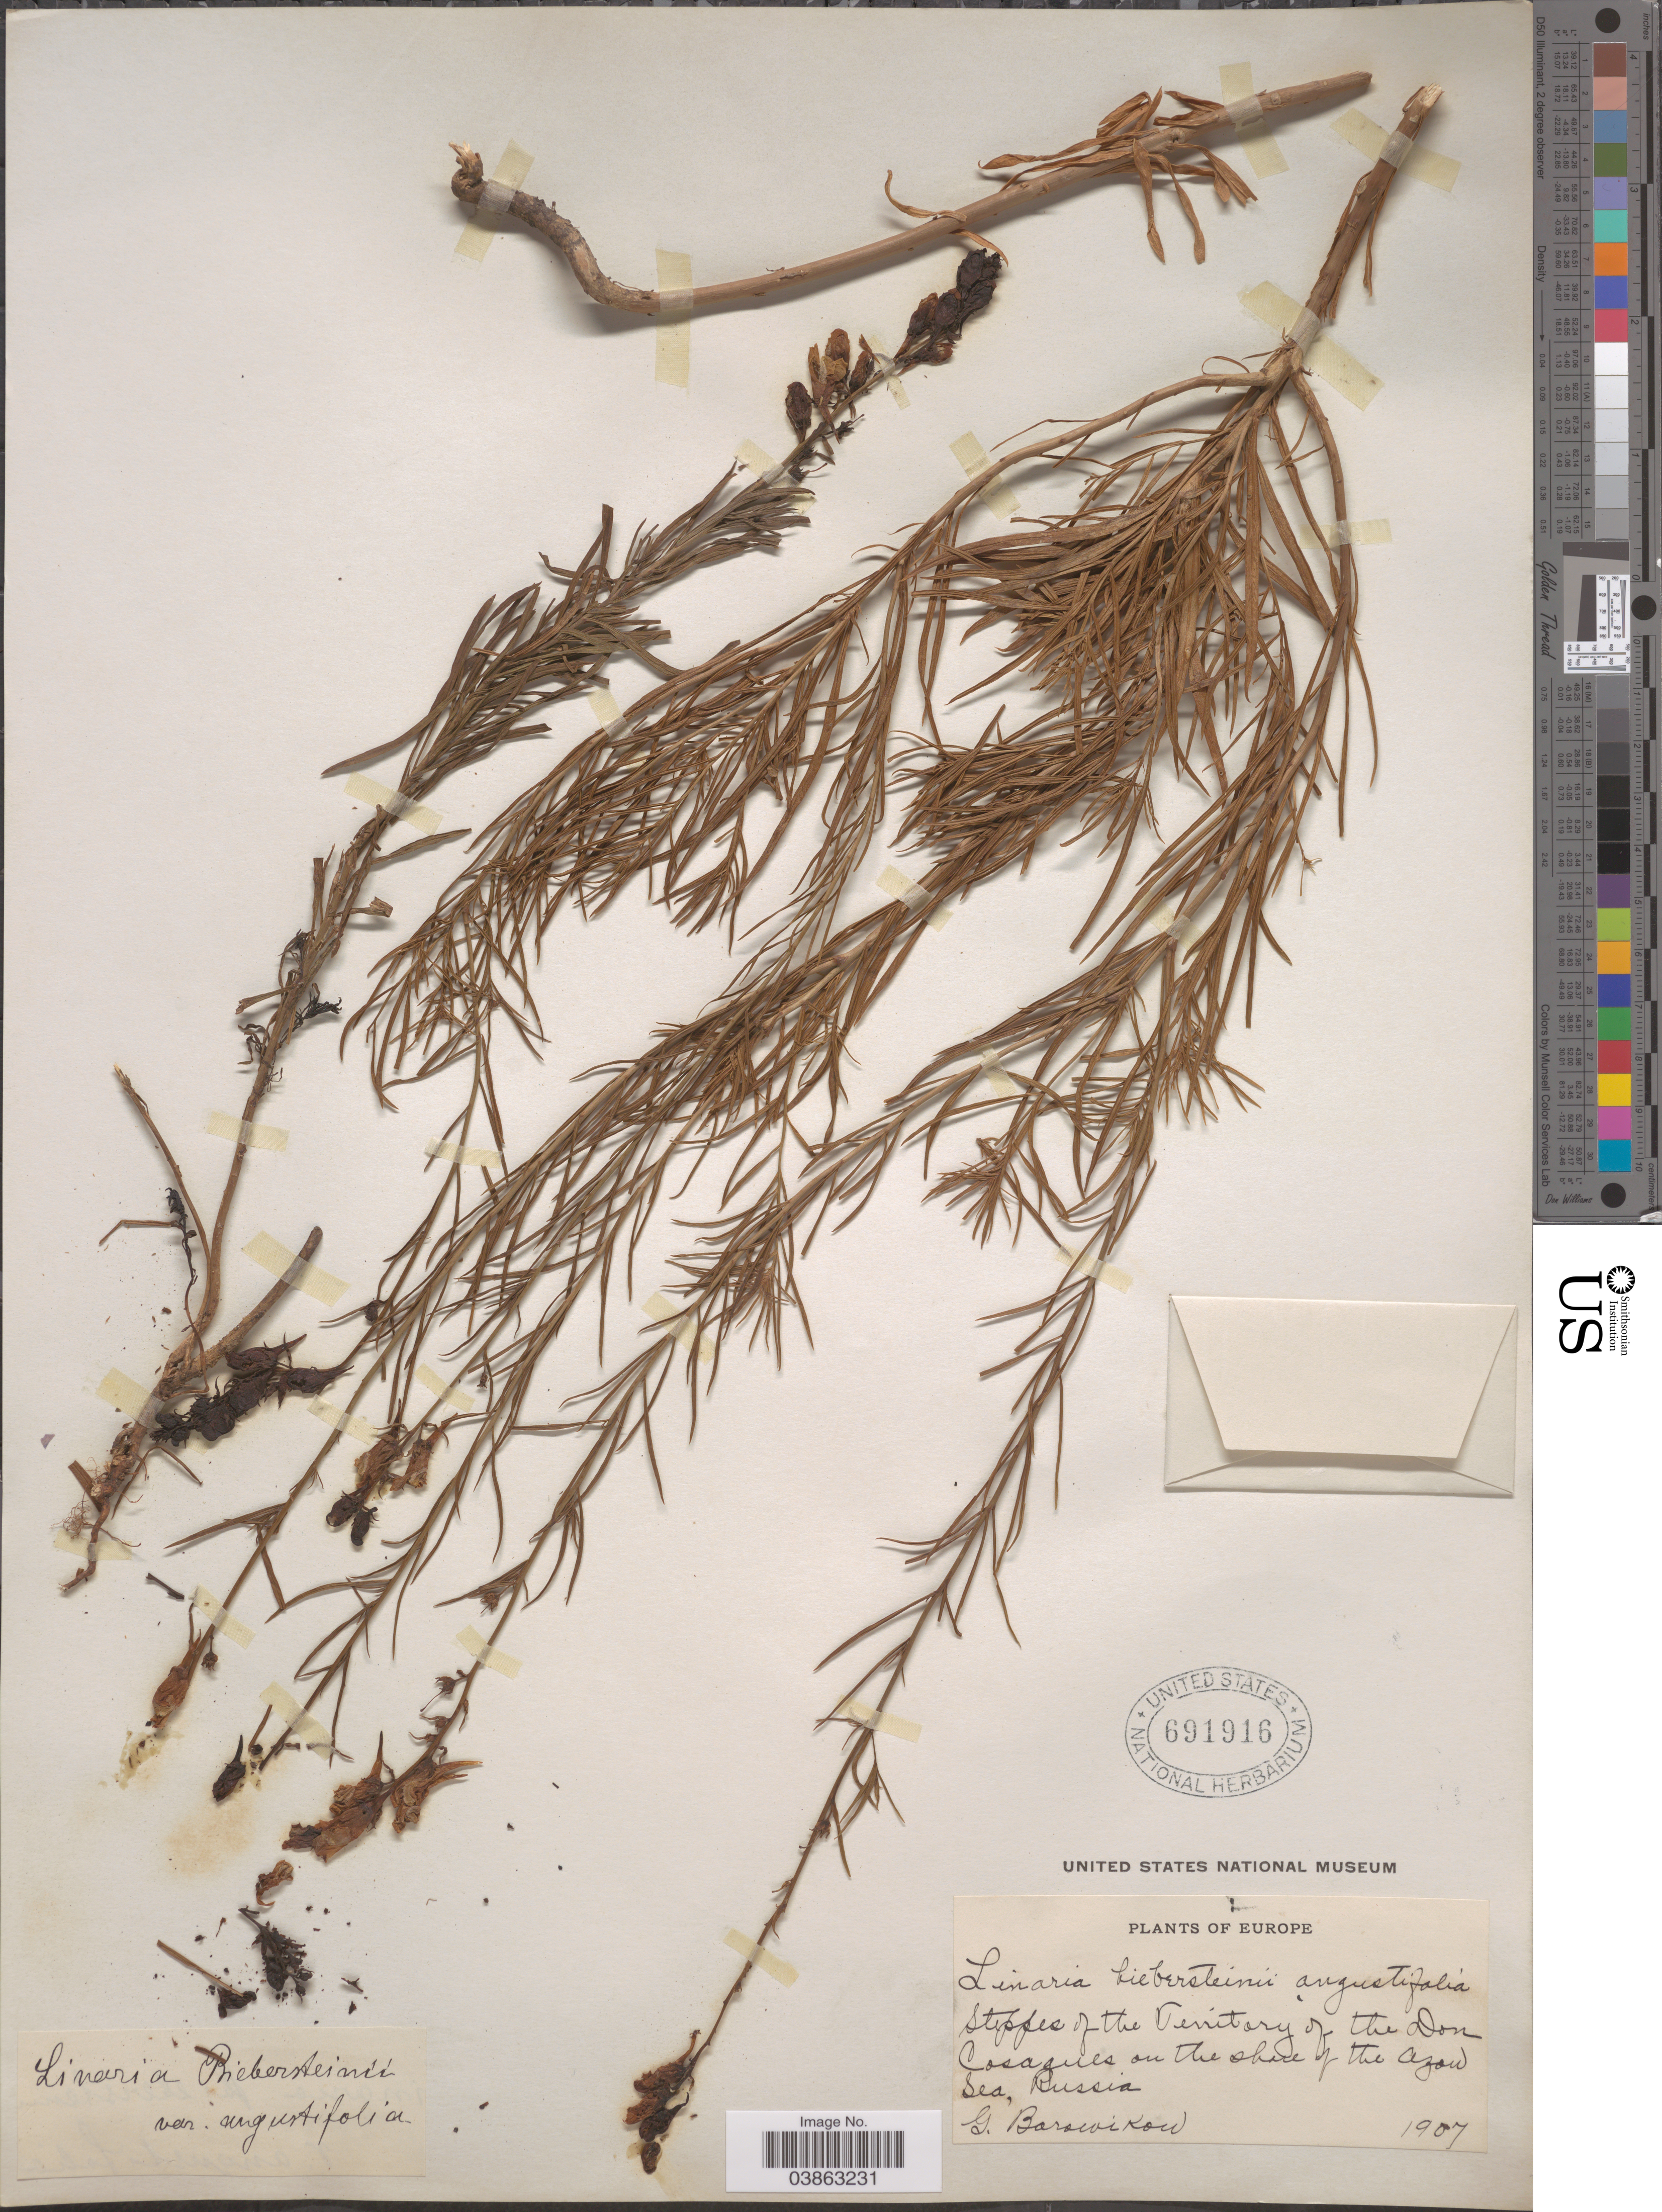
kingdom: Plantae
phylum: Tracheophyta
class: Magnoliopsida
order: Lamiales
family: Plantaginaceae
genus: Linaria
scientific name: Linaria biebersteinii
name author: Besser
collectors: G. Barowikow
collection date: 1907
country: Russian Federation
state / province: Rostov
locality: Steppes of the Territory of the Don Cosagues on the shore of the Azov Sea.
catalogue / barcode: US 691916